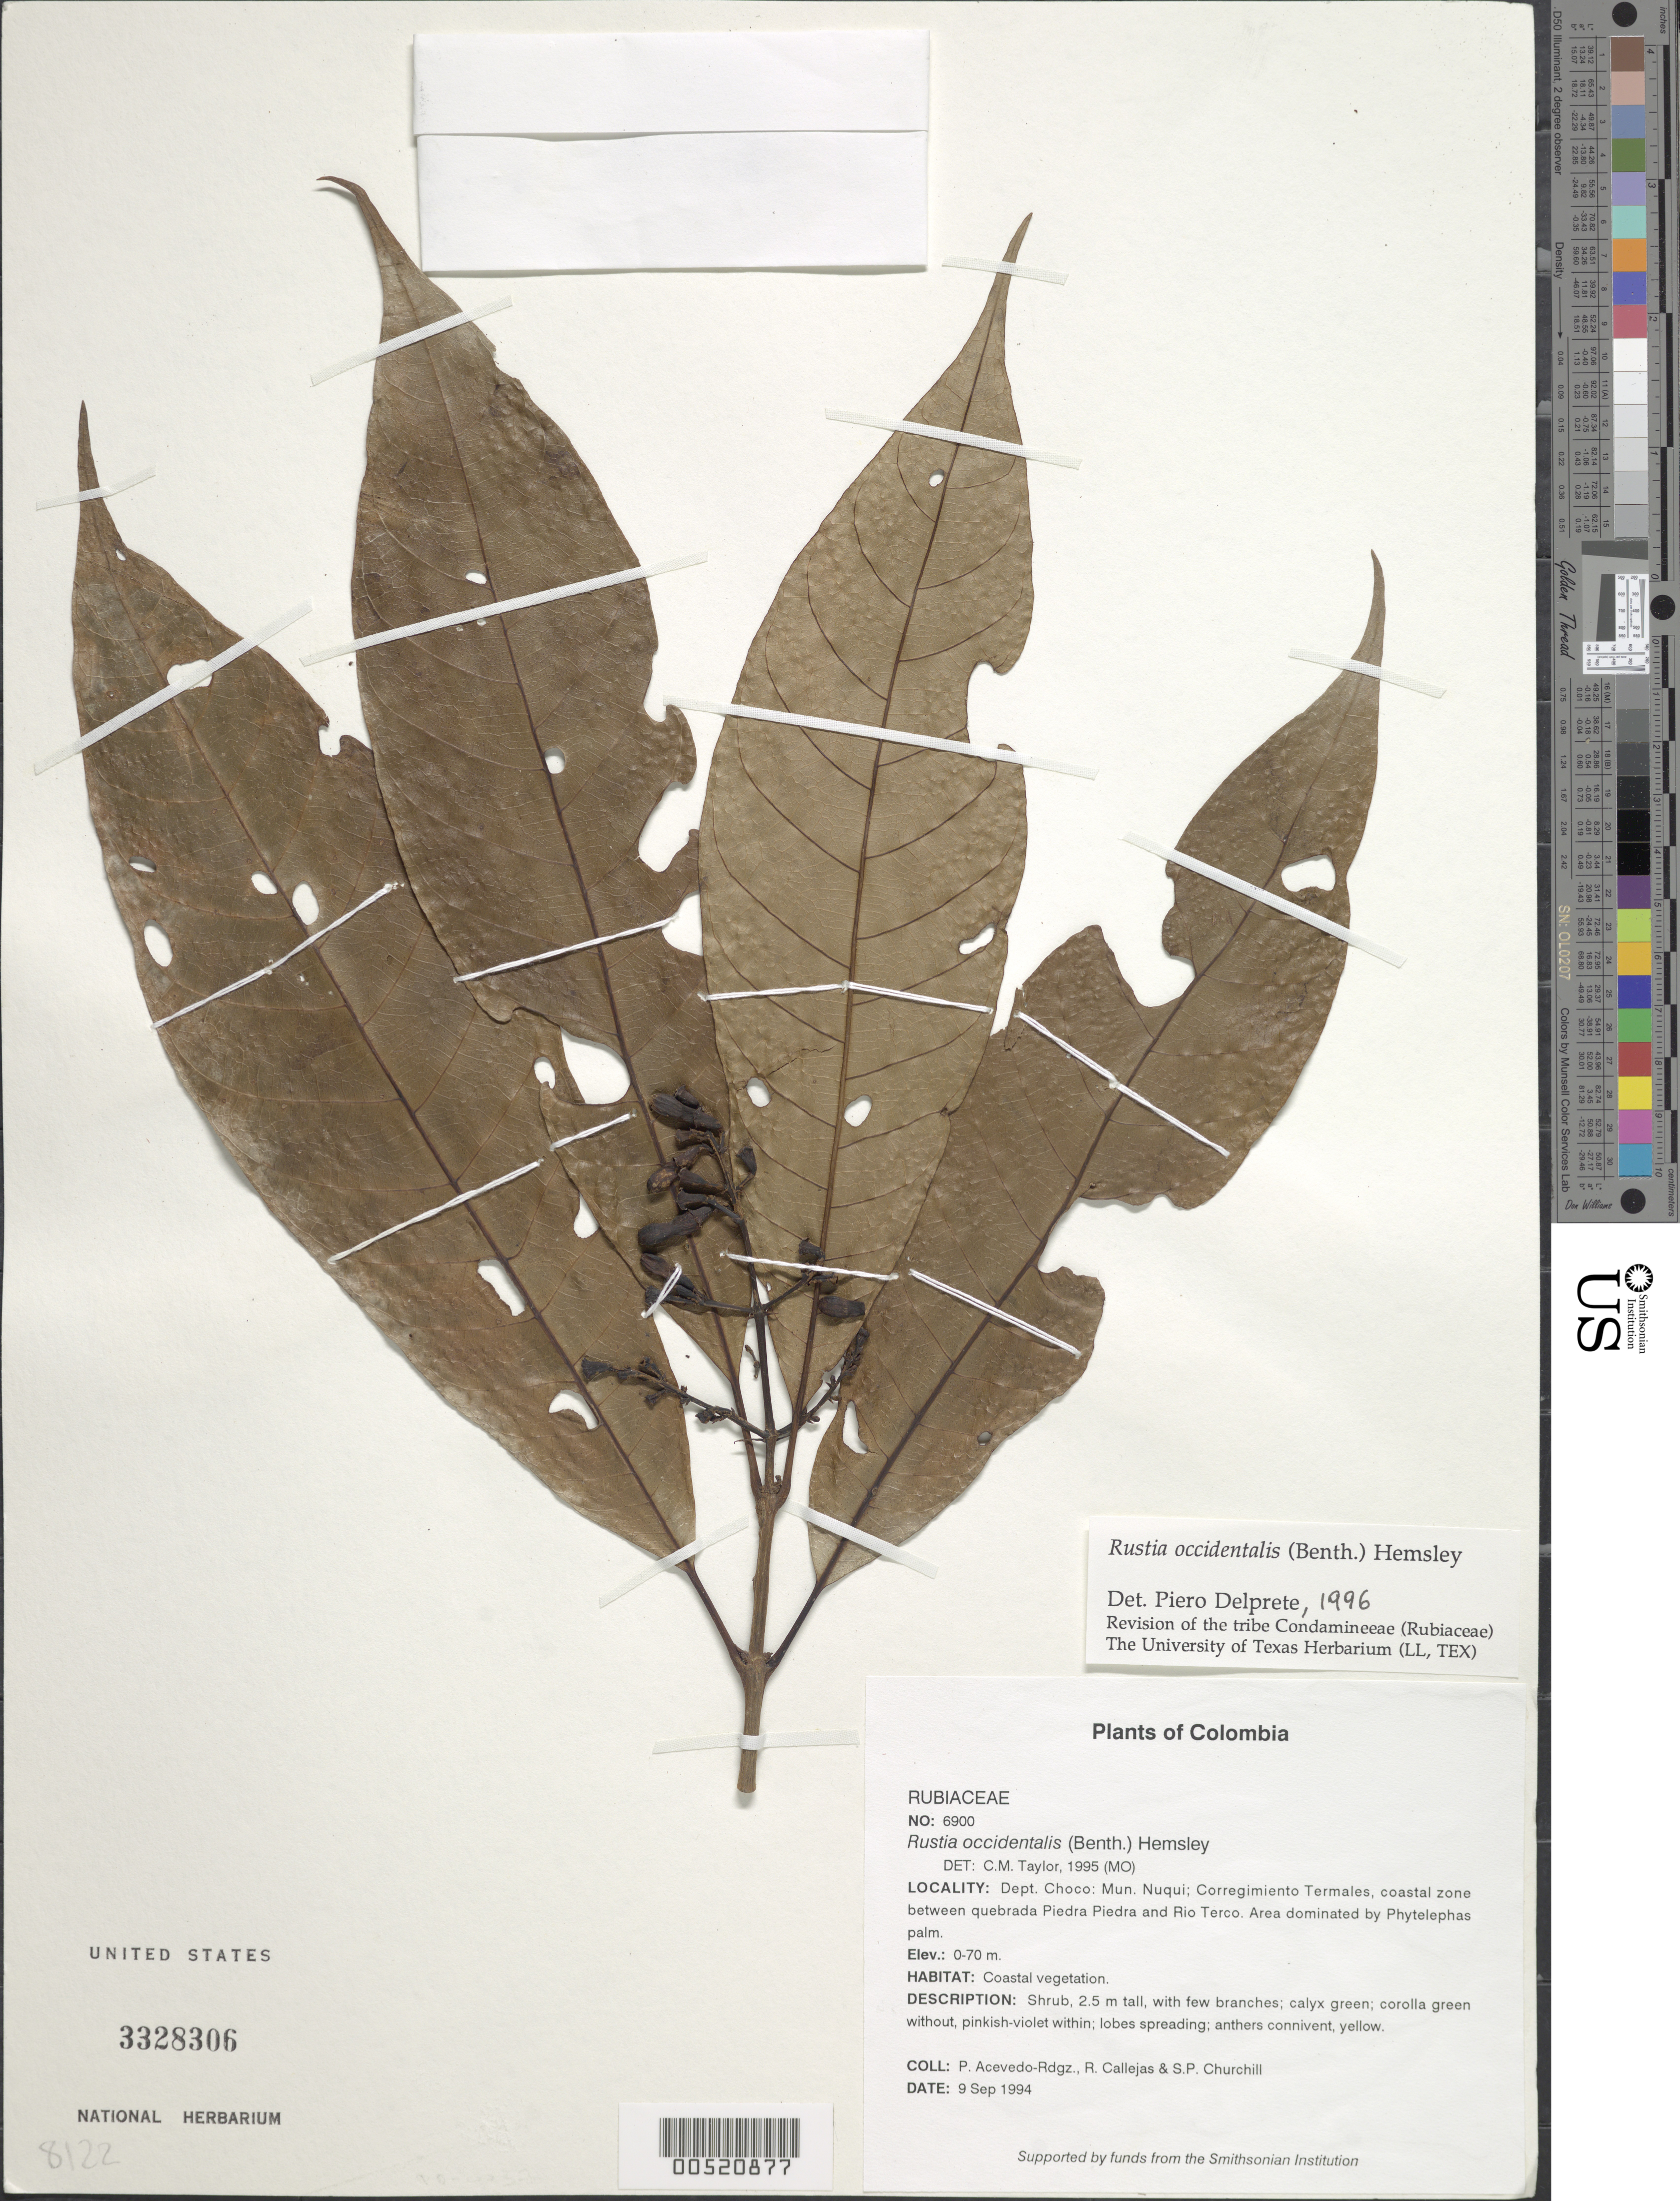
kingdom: Plantae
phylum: Tracheophyta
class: Magnoliopsida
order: Gentianales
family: Rubiaceae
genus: Rustia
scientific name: Rustia occidentalis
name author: (Benth.) Hemsl.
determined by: Taylor, Charlotte M.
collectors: P. Acevedo-Rodr., R. Callejas & S. Churchill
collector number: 6900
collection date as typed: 09 Sep 1994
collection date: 1994-09-09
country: Colombia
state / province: Chocó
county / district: Nuqui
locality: Depart. Choco; Mun. Nuqui; Corregimiento Termales, coastal zone between quebrada Piedra Piedra and Río Terco. Area dominated by Phytelephas palm.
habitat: Coastal vegetation.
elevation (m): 0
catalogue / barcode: US 3328306